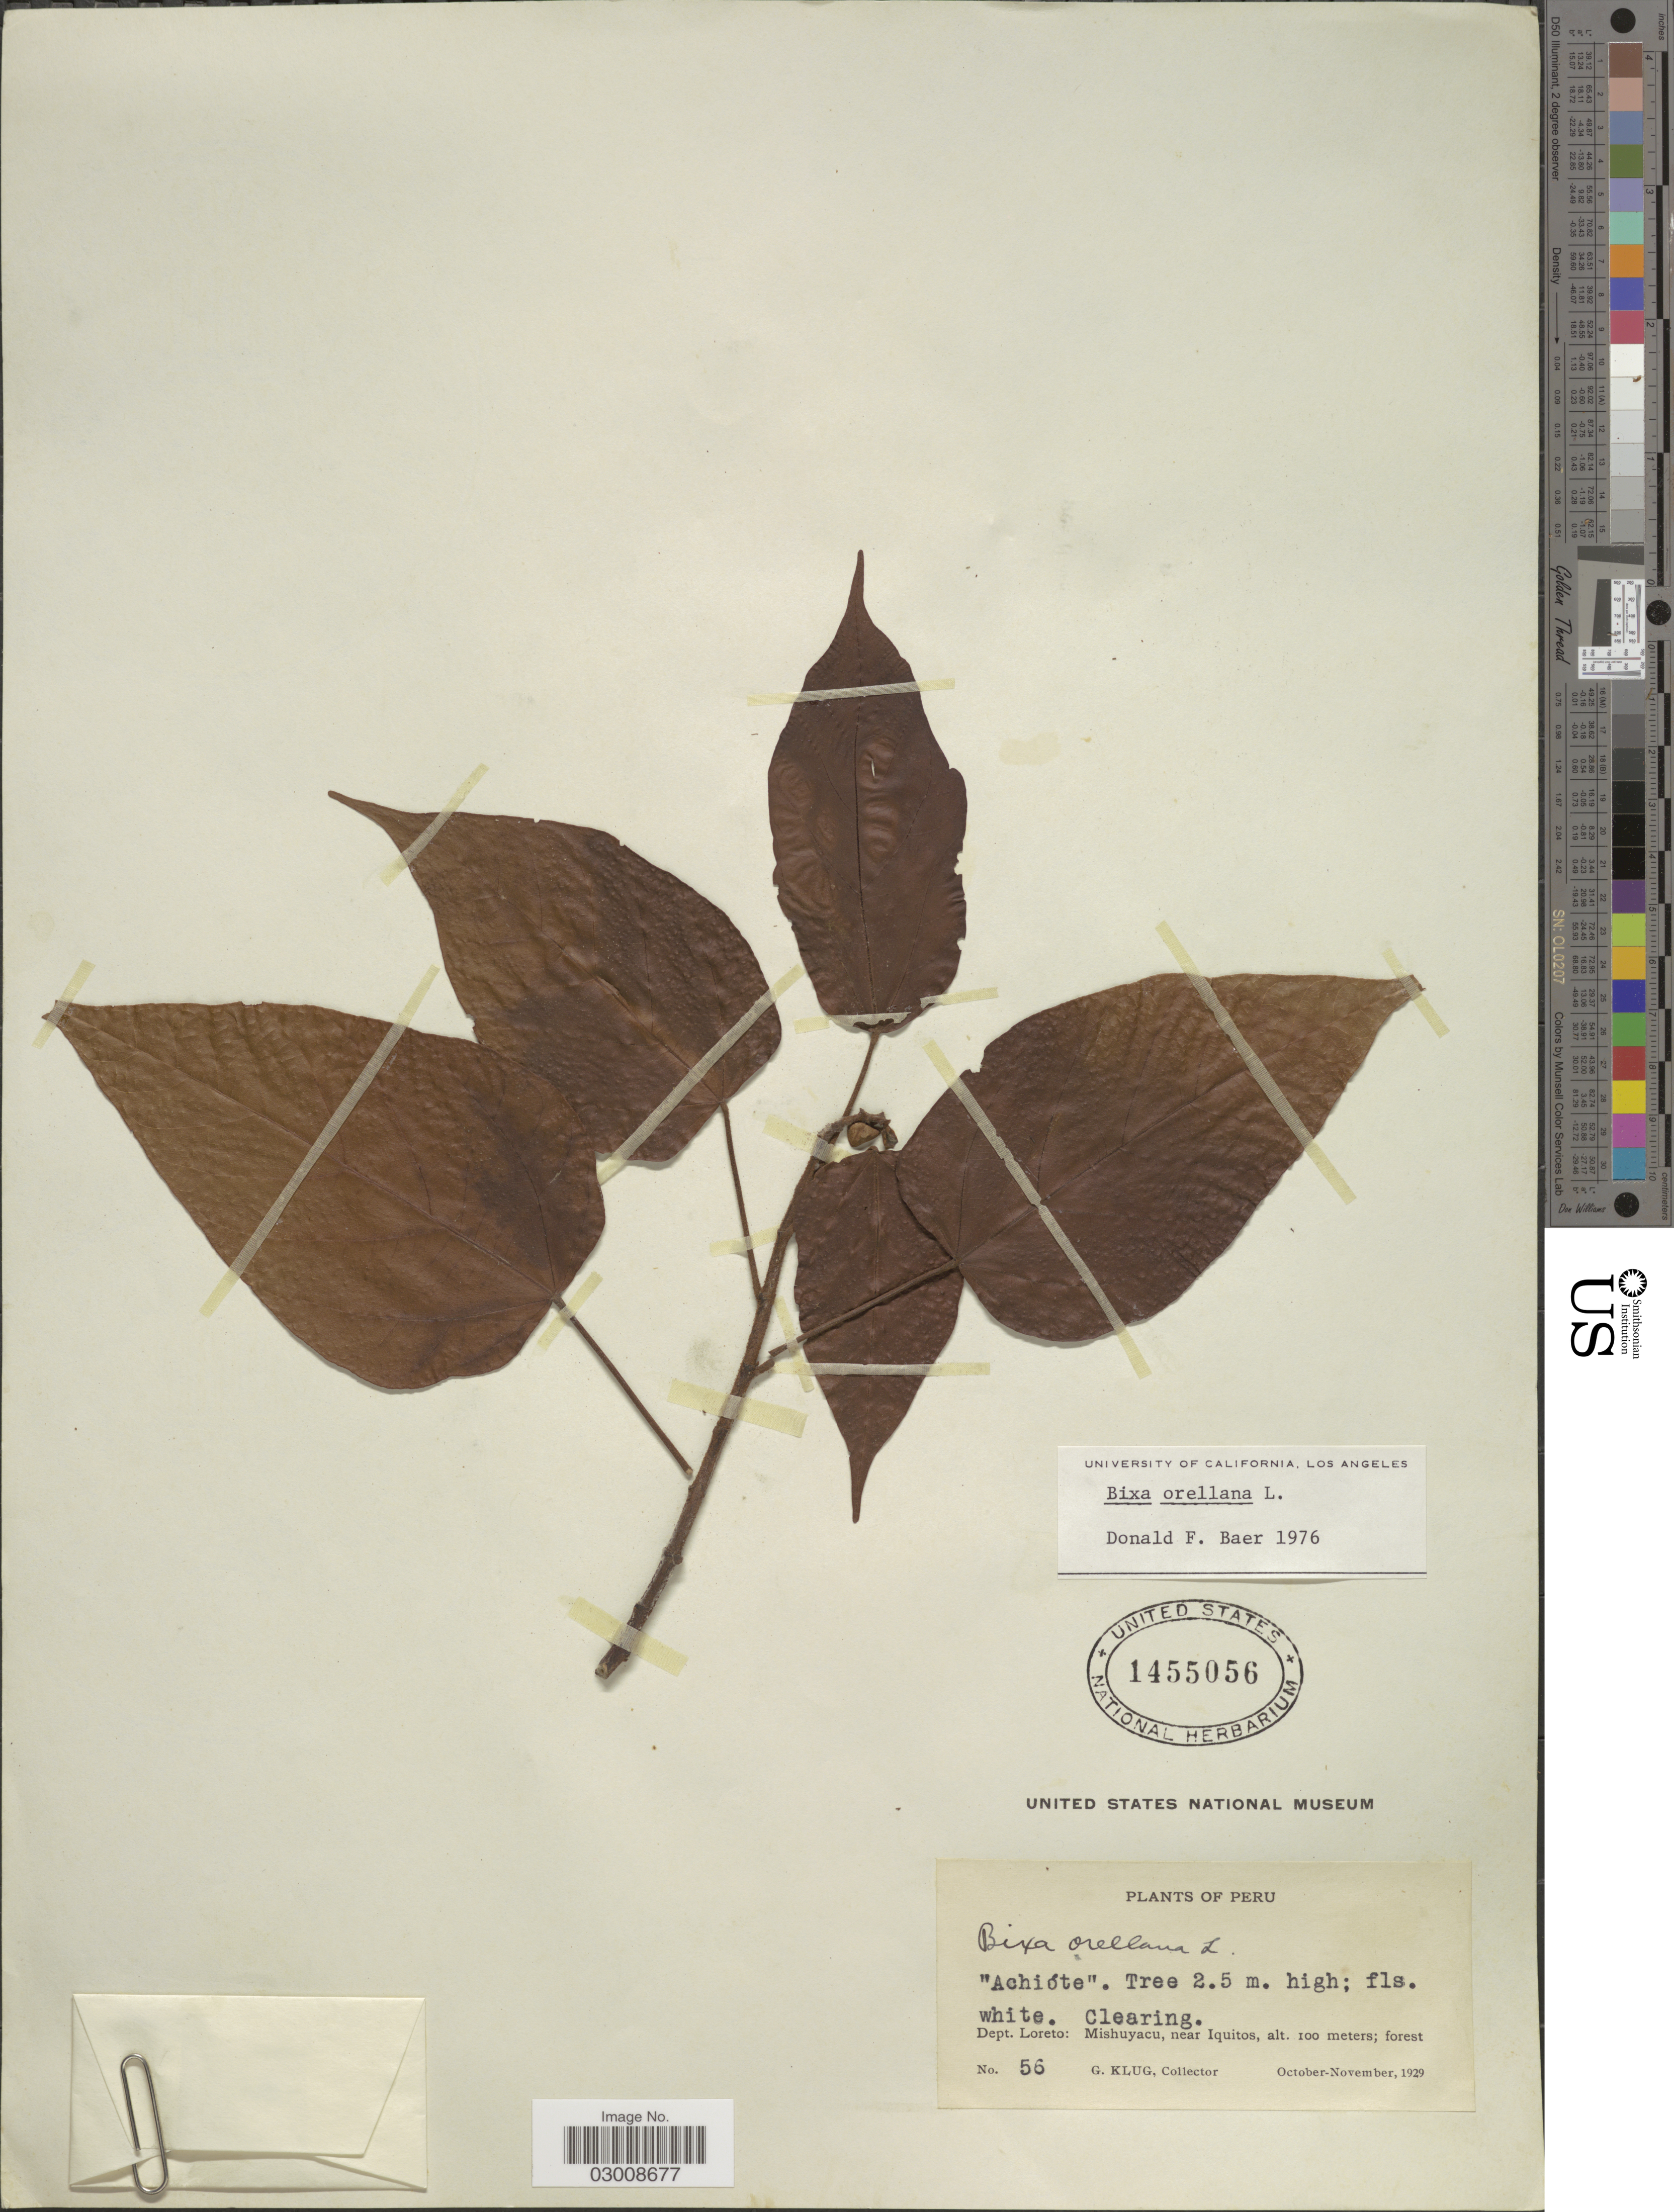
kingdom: Plantae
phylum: Tracheophyta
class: Magnoliopsida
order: Malvales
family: Bixaceae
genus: Bixa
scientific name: Bixa orellana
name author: L.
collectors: G. Klug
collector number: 56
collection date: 1929-10/1929-11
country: Peru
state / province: Loreto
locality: Dept. Loreto: Mishuyacu, near Iquitos.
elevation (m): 100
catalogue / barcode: US 1455056